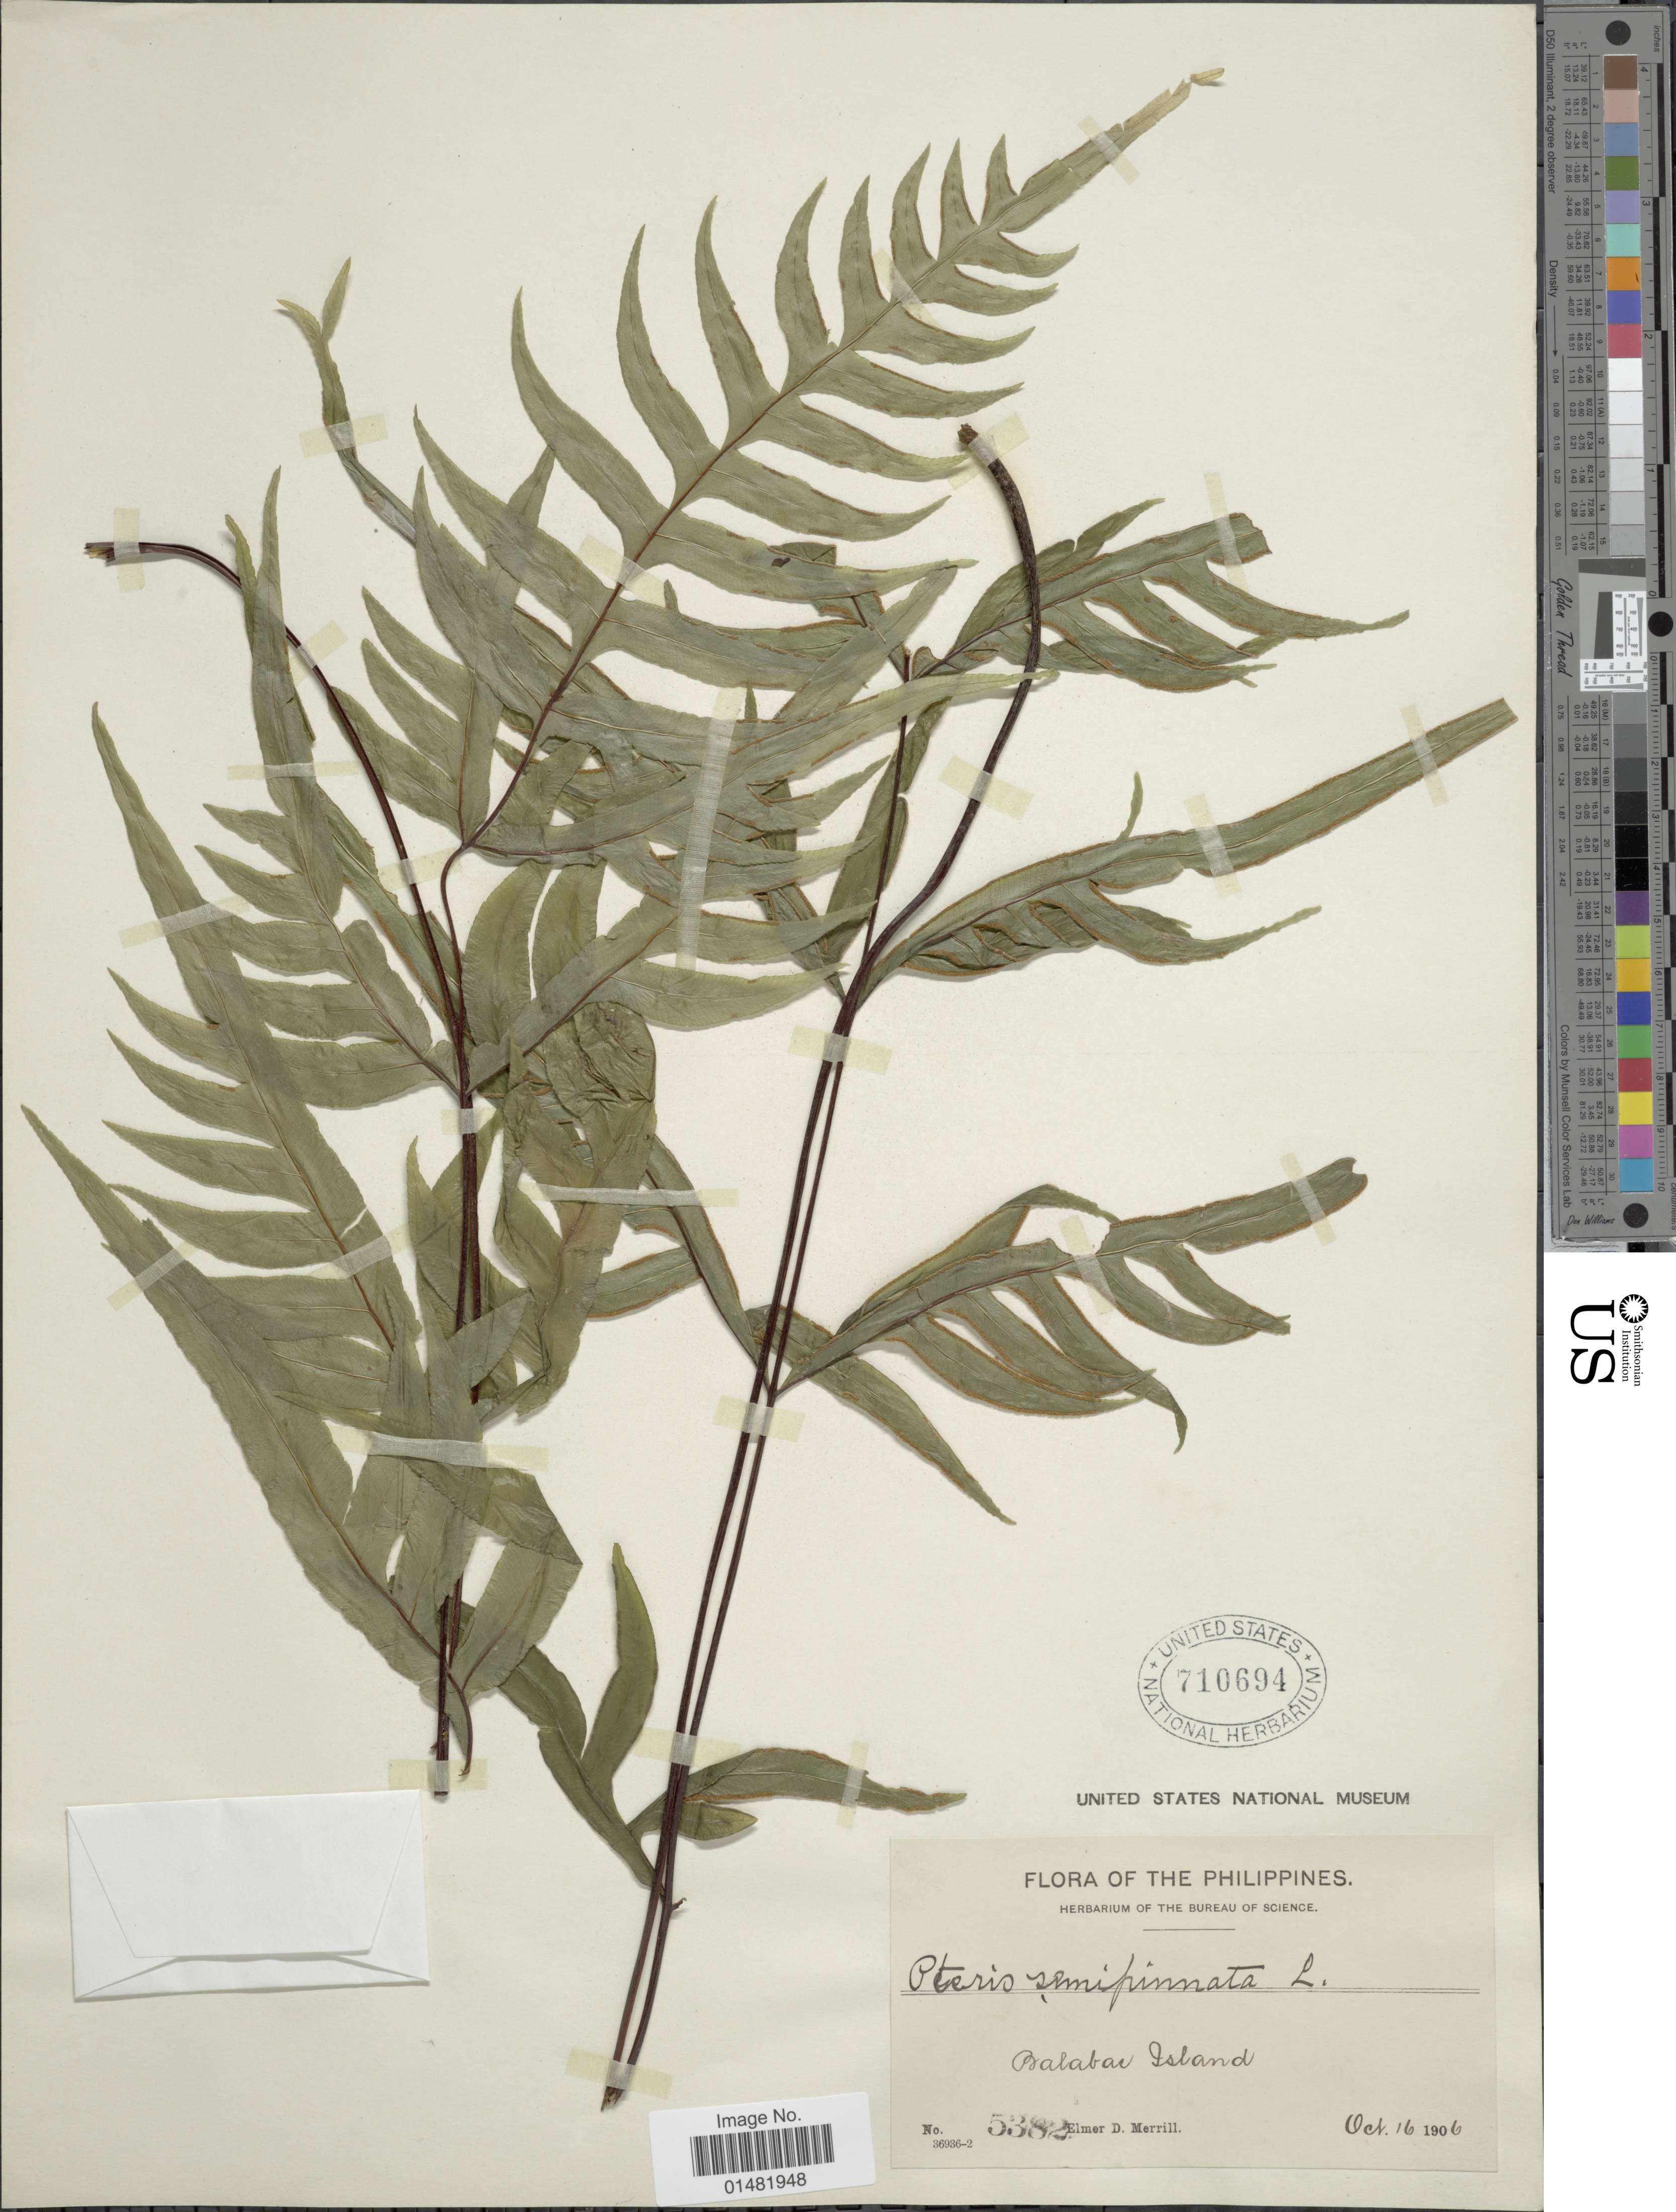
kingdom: Plantae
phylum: Tracheophyta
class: Polypodiopsida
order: Polypodiales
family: Pteridaceae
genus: Pteris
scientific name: Pteris semipinnata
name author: L.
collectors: E. D. Merrill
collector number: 5382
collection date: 1906-10-16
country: Philippines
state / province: Mimaropa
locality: Balabac Island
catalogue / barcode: US 710694